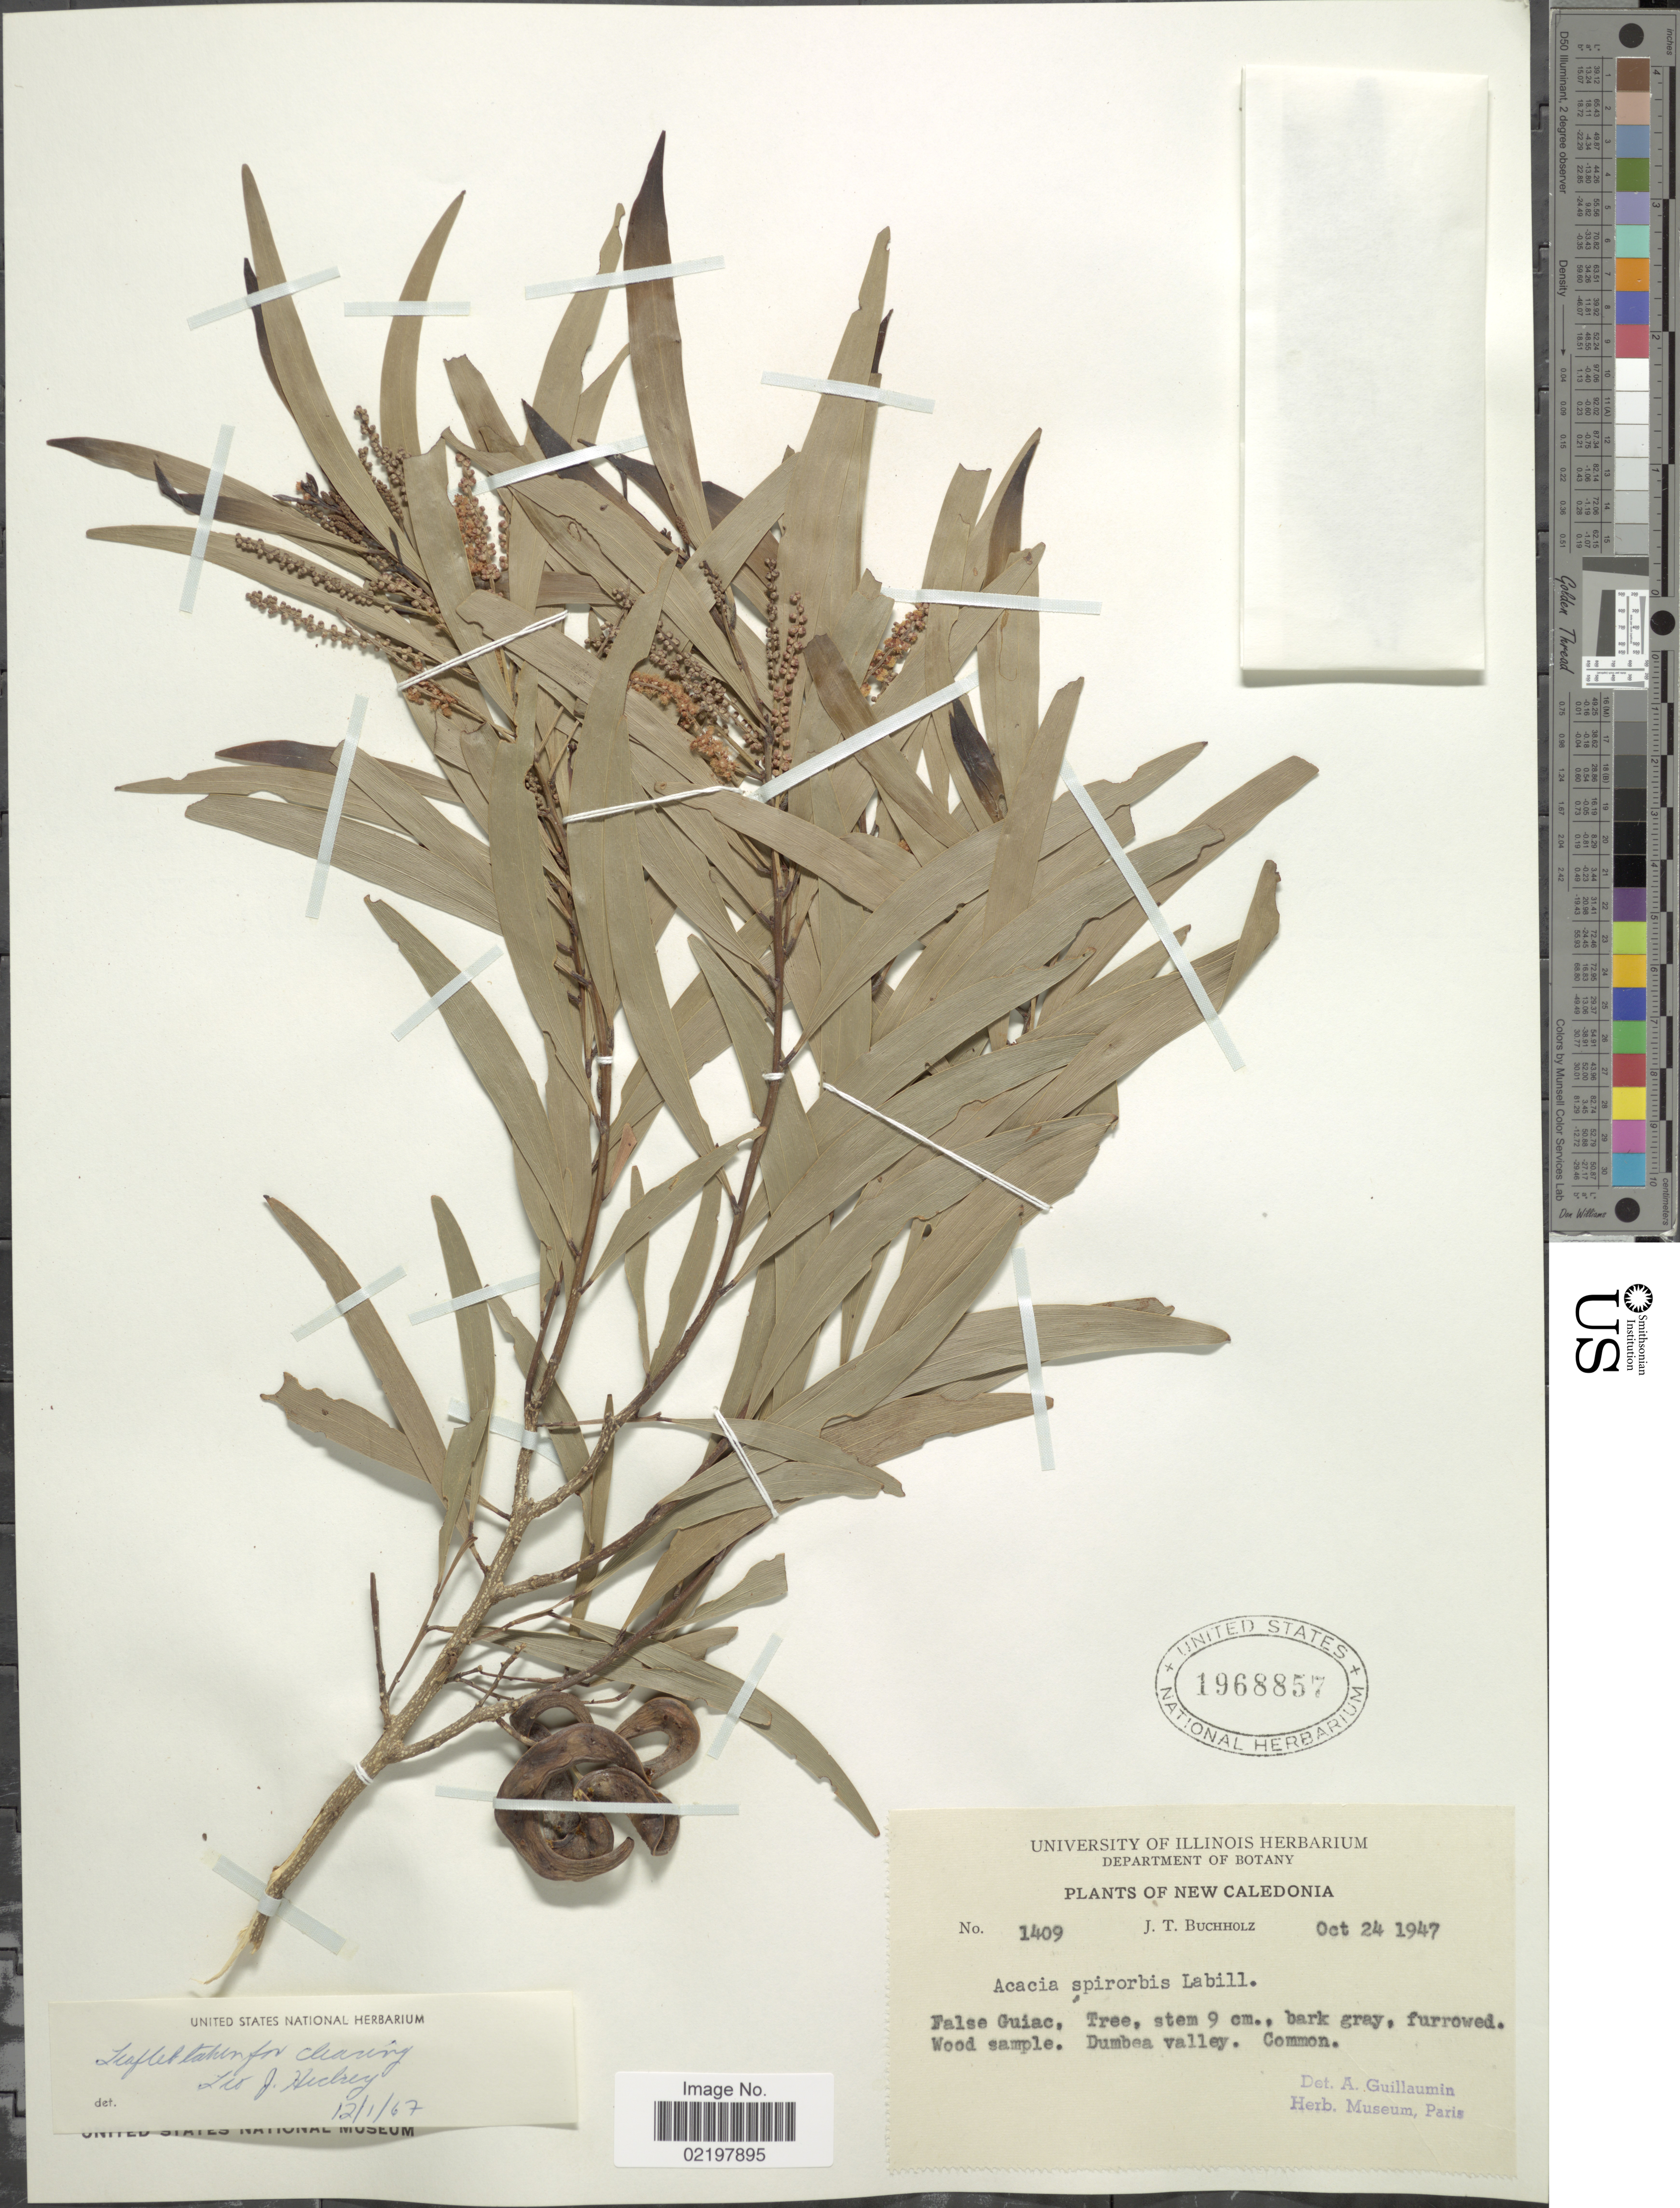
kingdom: Plantae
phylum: Tracheophyta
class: Magnoliopsida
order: Fabales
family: Fabaceae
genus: Acacia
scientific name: Acacia spirorbis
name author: Labill.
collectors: J. T. Buchholz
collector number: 1409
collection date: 1947-10-24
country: New Caledonia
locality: Dumbea Valley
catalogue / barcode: US 1968857